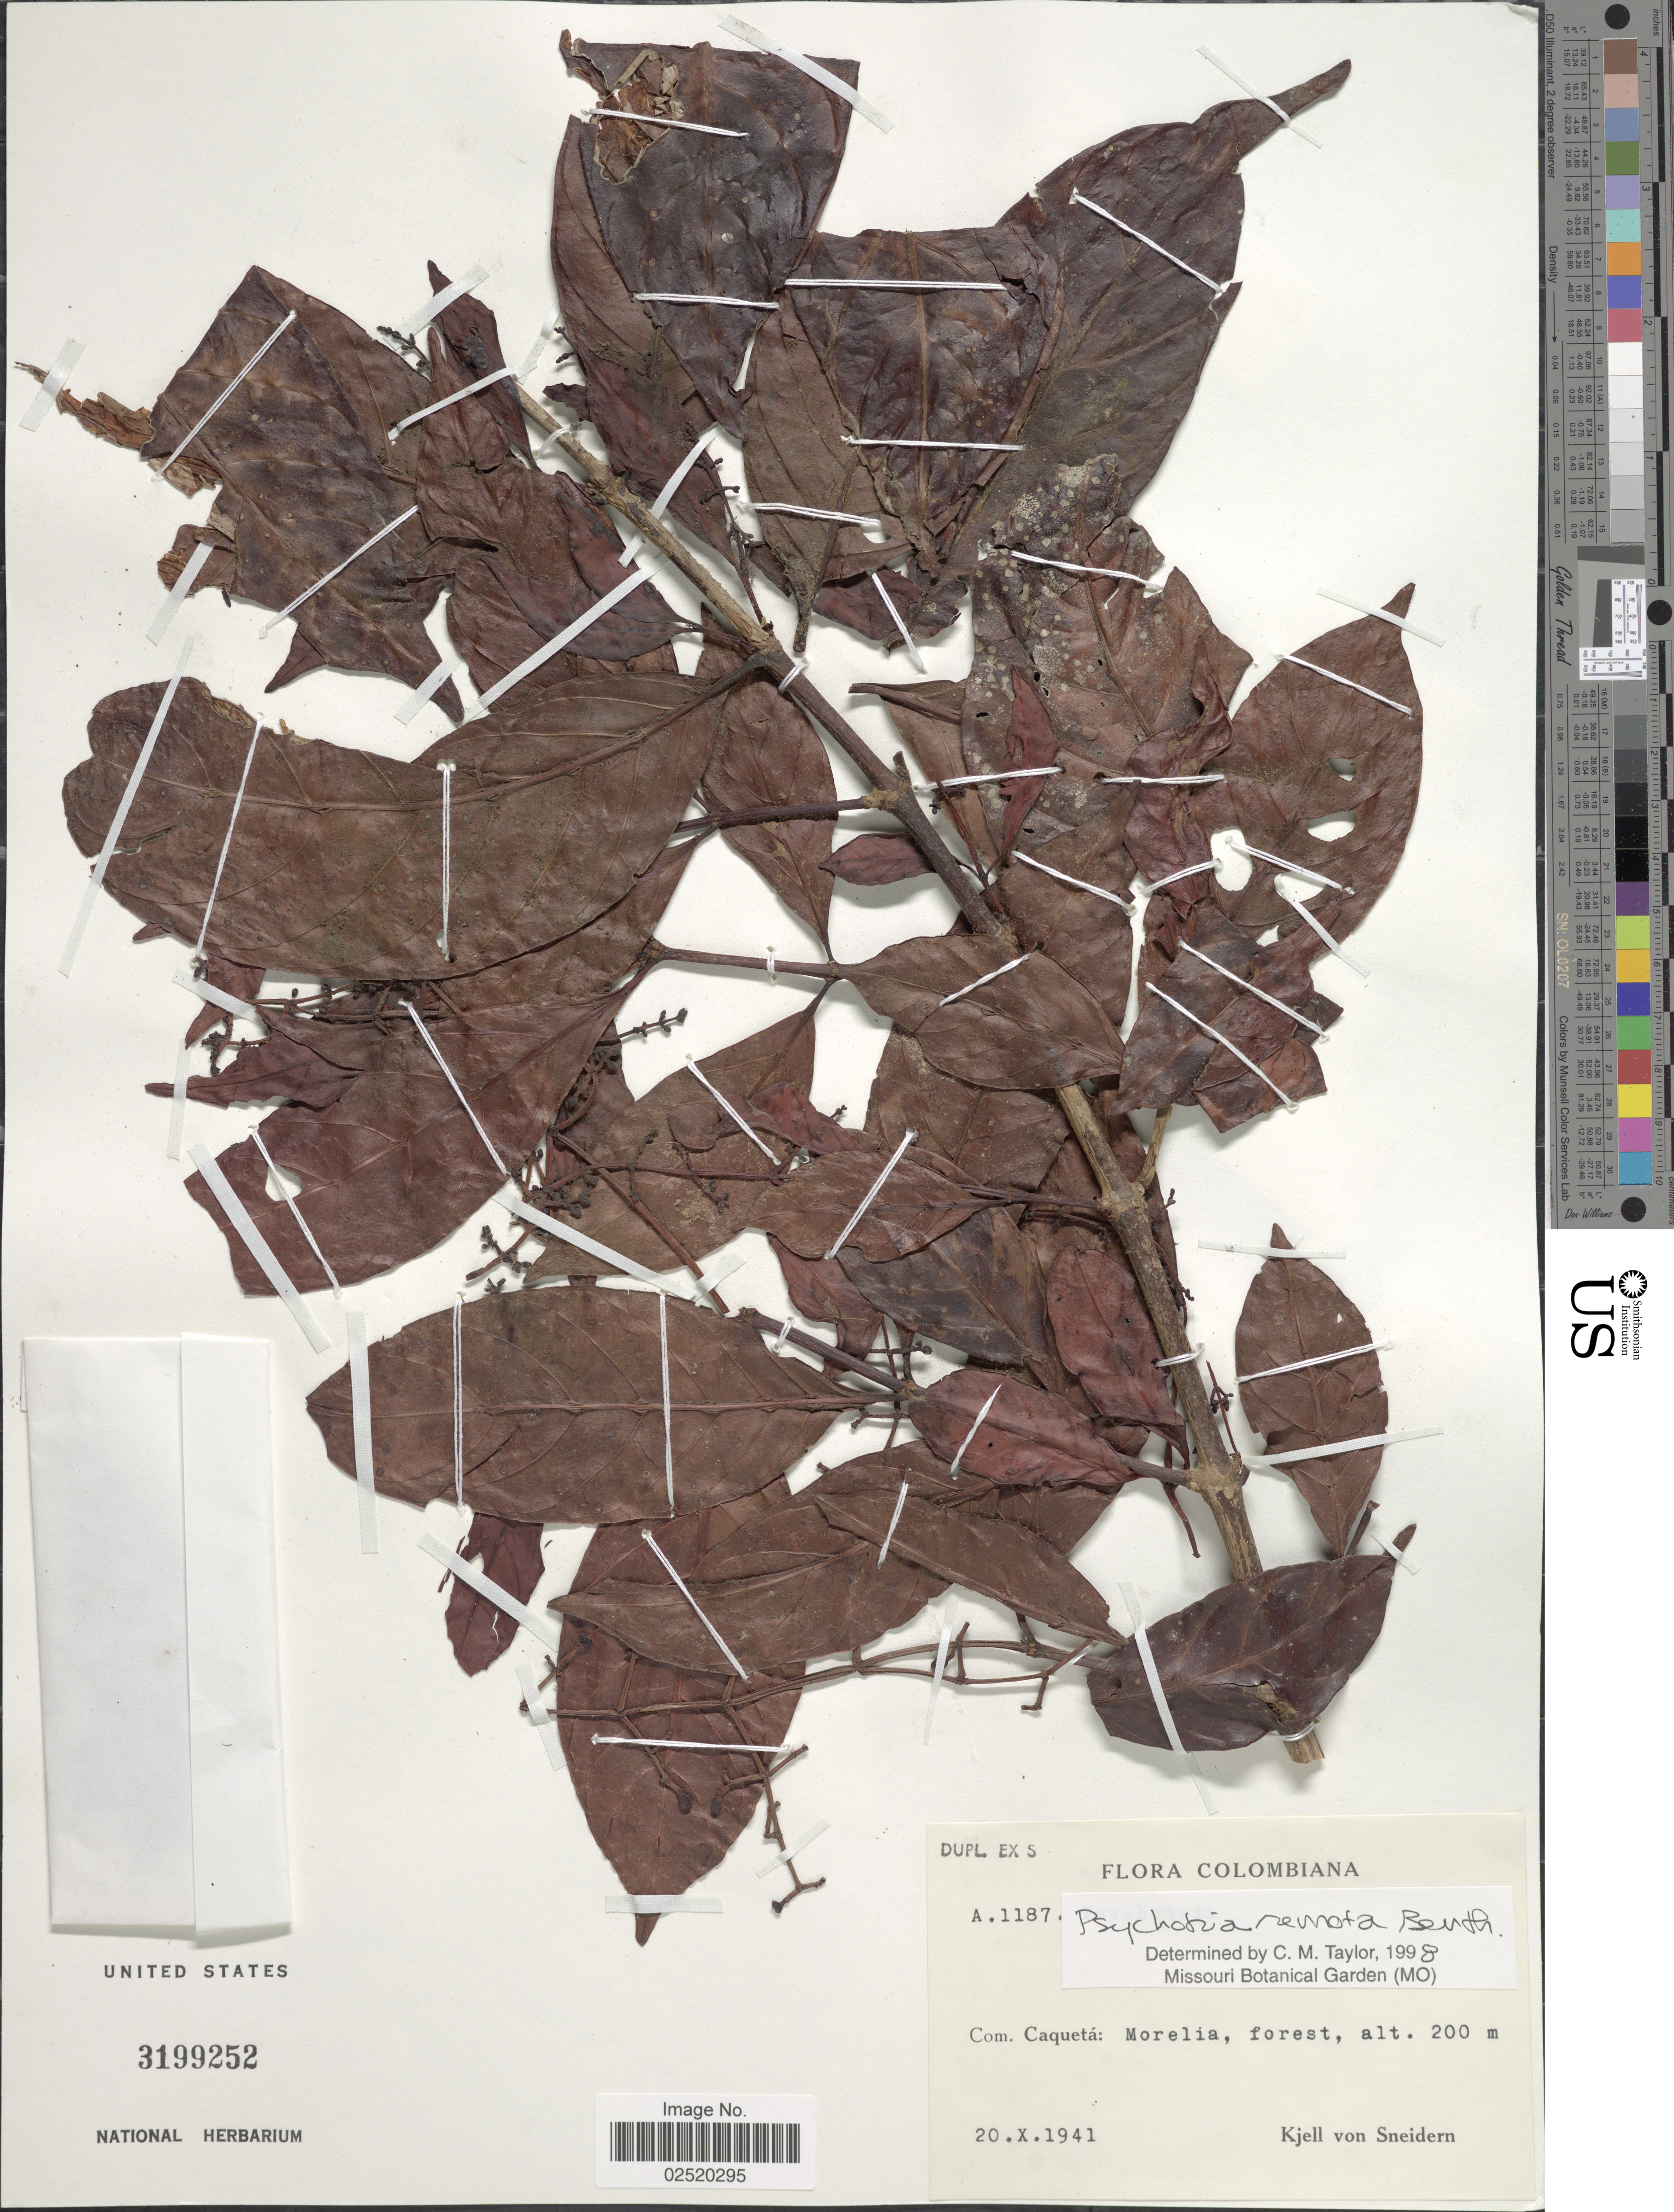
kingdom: Plantae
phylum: Tracheophyta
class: Magnoliopsida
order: Gentianales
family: Rubiaceae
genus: Psychotria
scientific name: Psychotria remota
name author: Benth.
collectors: K. von Sneidern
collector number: A. 1187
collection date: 1941-10-20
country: Colombia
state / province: Caquetá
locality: Caqueta: Morelia, forest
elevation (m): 200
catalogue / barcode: US 3199252